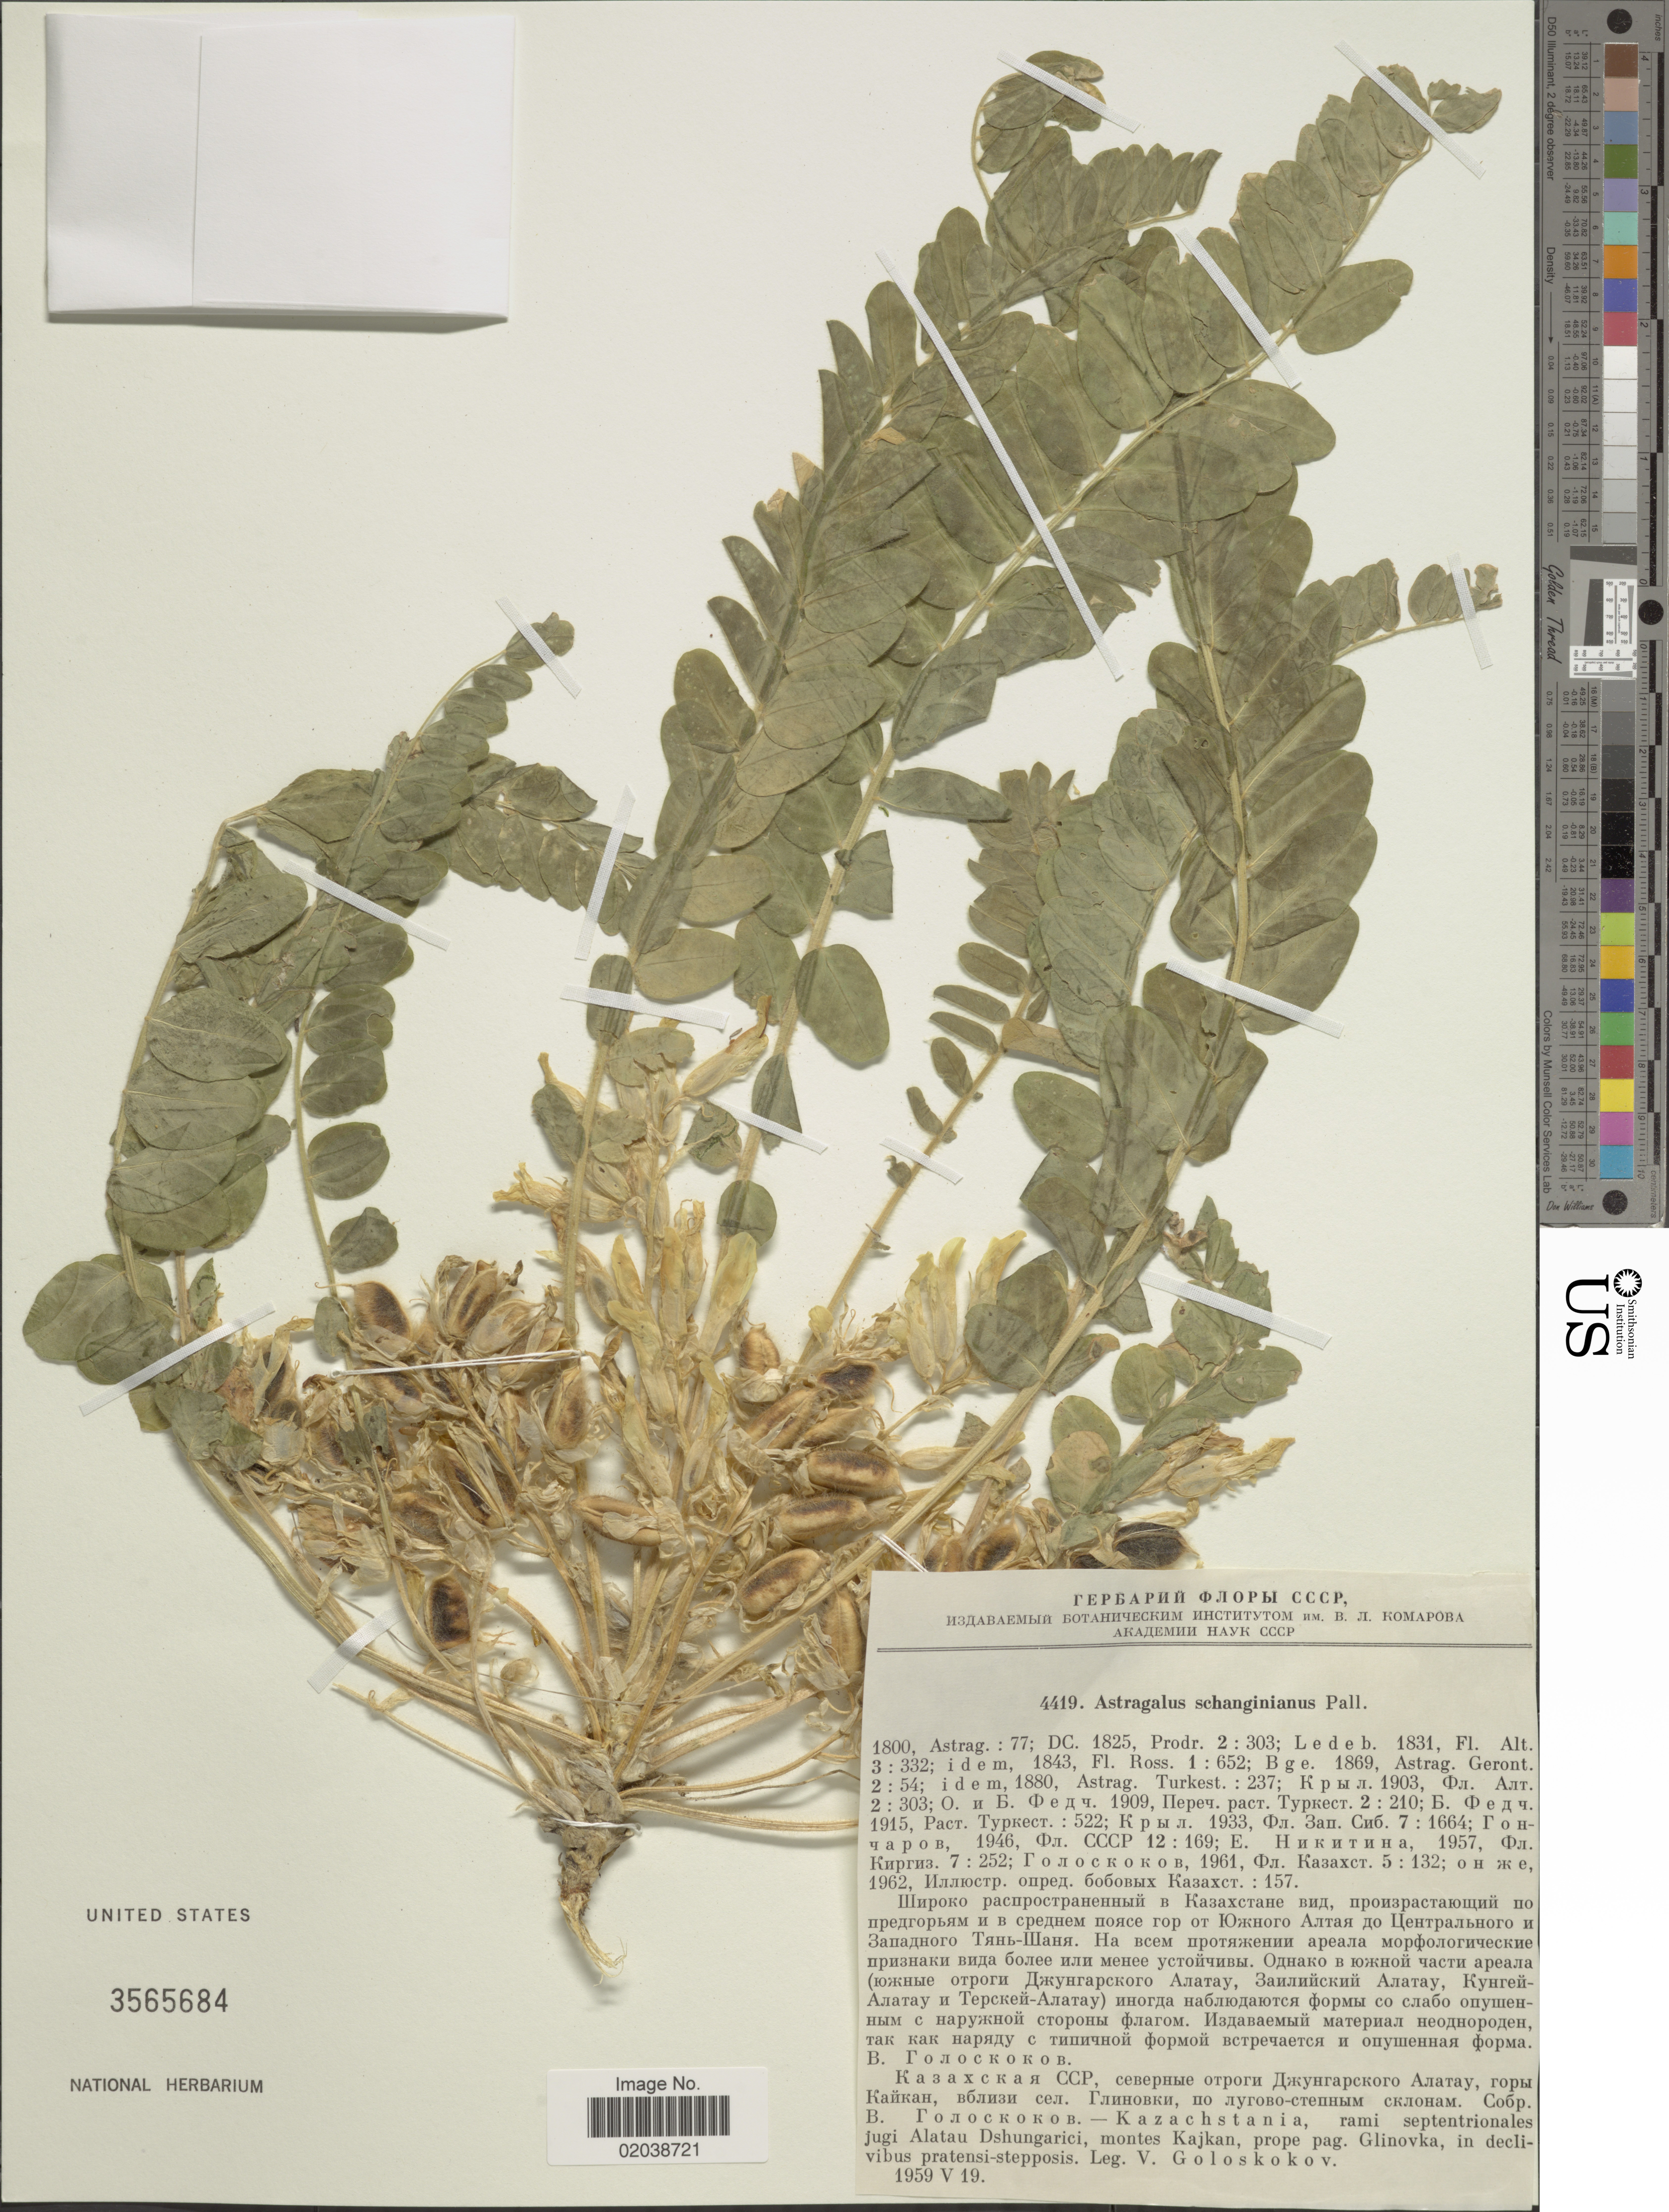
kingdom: Plantae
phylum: Tracheophyta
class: Magnoliopsida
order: Fabales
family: Fabaceae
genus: Astragalus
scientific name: Astragalus schanginianus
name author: Pall.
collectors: V. P. Goloskokov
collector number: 4419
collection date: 1959-05-19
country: Kazakhstan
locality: Kazachstania, rami septentrionales jugi Alatau Dshungarici, montes Kajkan, prope pag. Glinovka, in declivibus pratensi-stepposis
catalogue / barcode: US 3565684